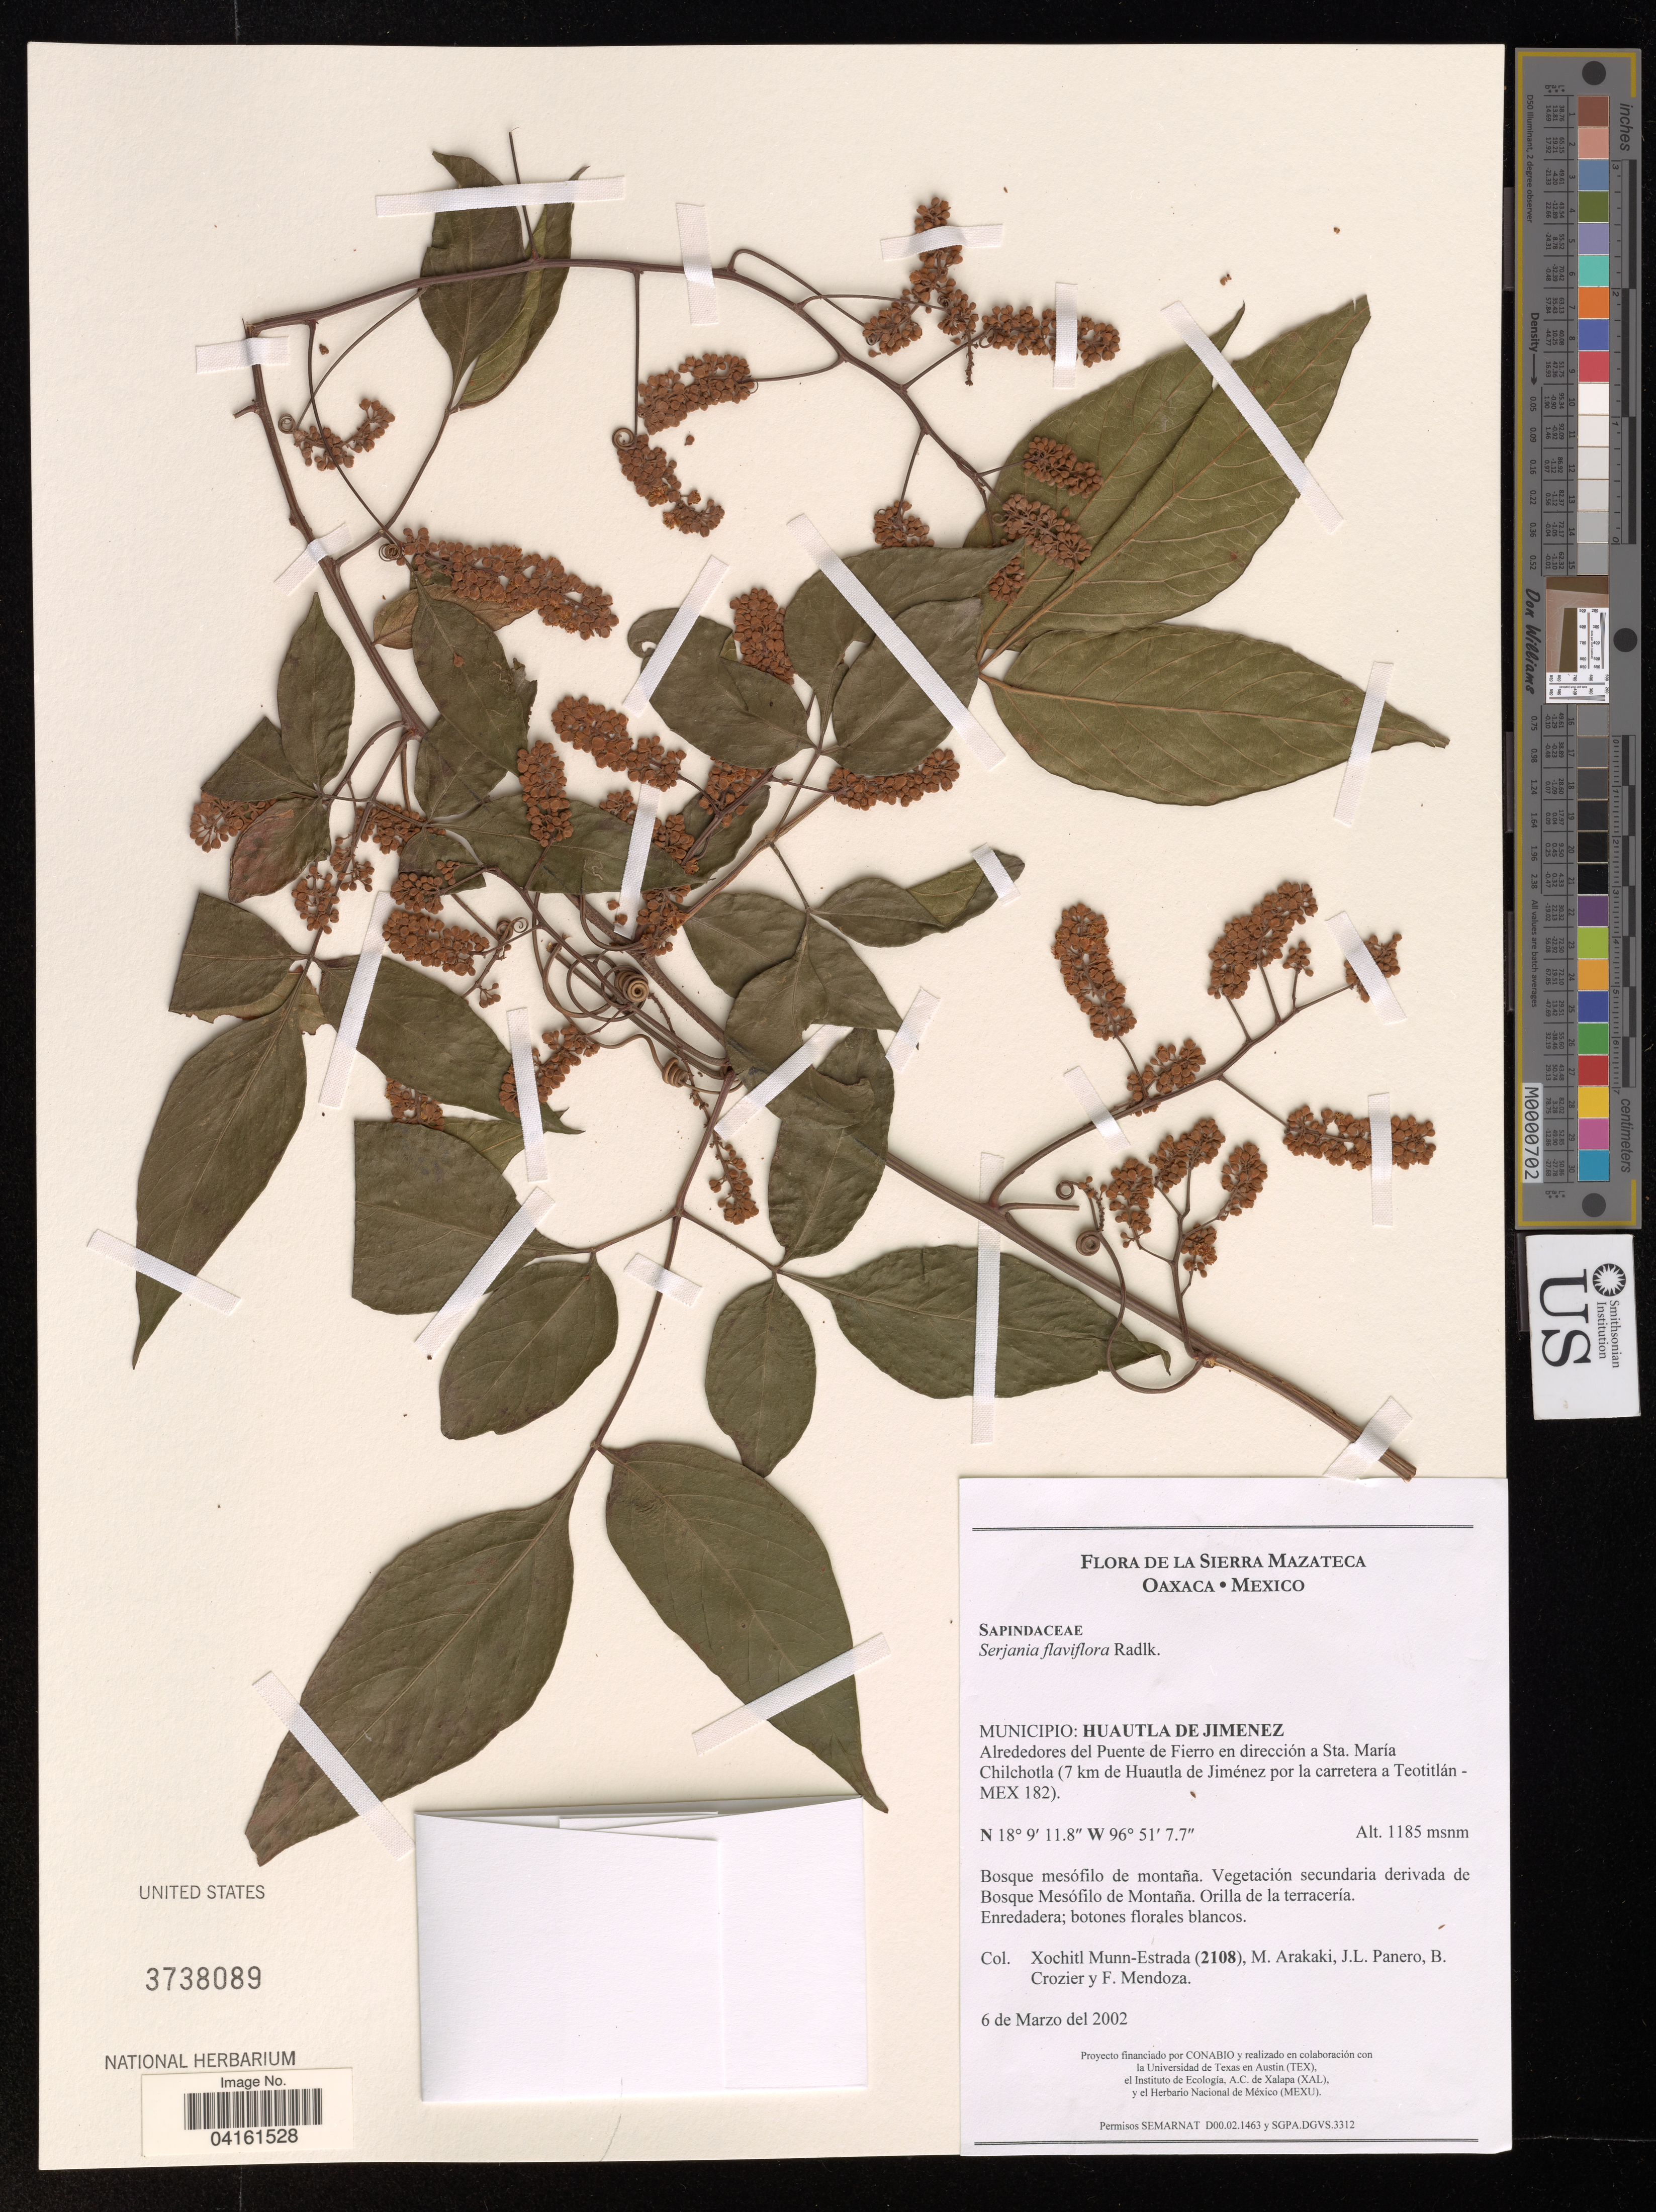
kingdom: Plantae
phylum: Tracheophyta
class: Magnoliopsida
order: Sapindales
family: Sapindaceae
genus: Serjania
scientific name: Serjania flaviflora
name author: Radlk.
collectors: X. Munn-Estrada, M. Arakaki, J. L. Panero, B. Crozier & F. Mendoza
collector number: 2108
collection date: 2002-03-06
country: Mexico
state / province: Oaxaca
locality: Sierra Mazateca. Municipio: Huautla de Jimenez. Alrededores del Puente de Fierro en dirección a Sta. Maria Chilchotla (7 km de Huautla de Jiménez por la carretera a Teotitlán - MEX 182).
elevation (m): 1185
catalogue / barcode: US 3738089